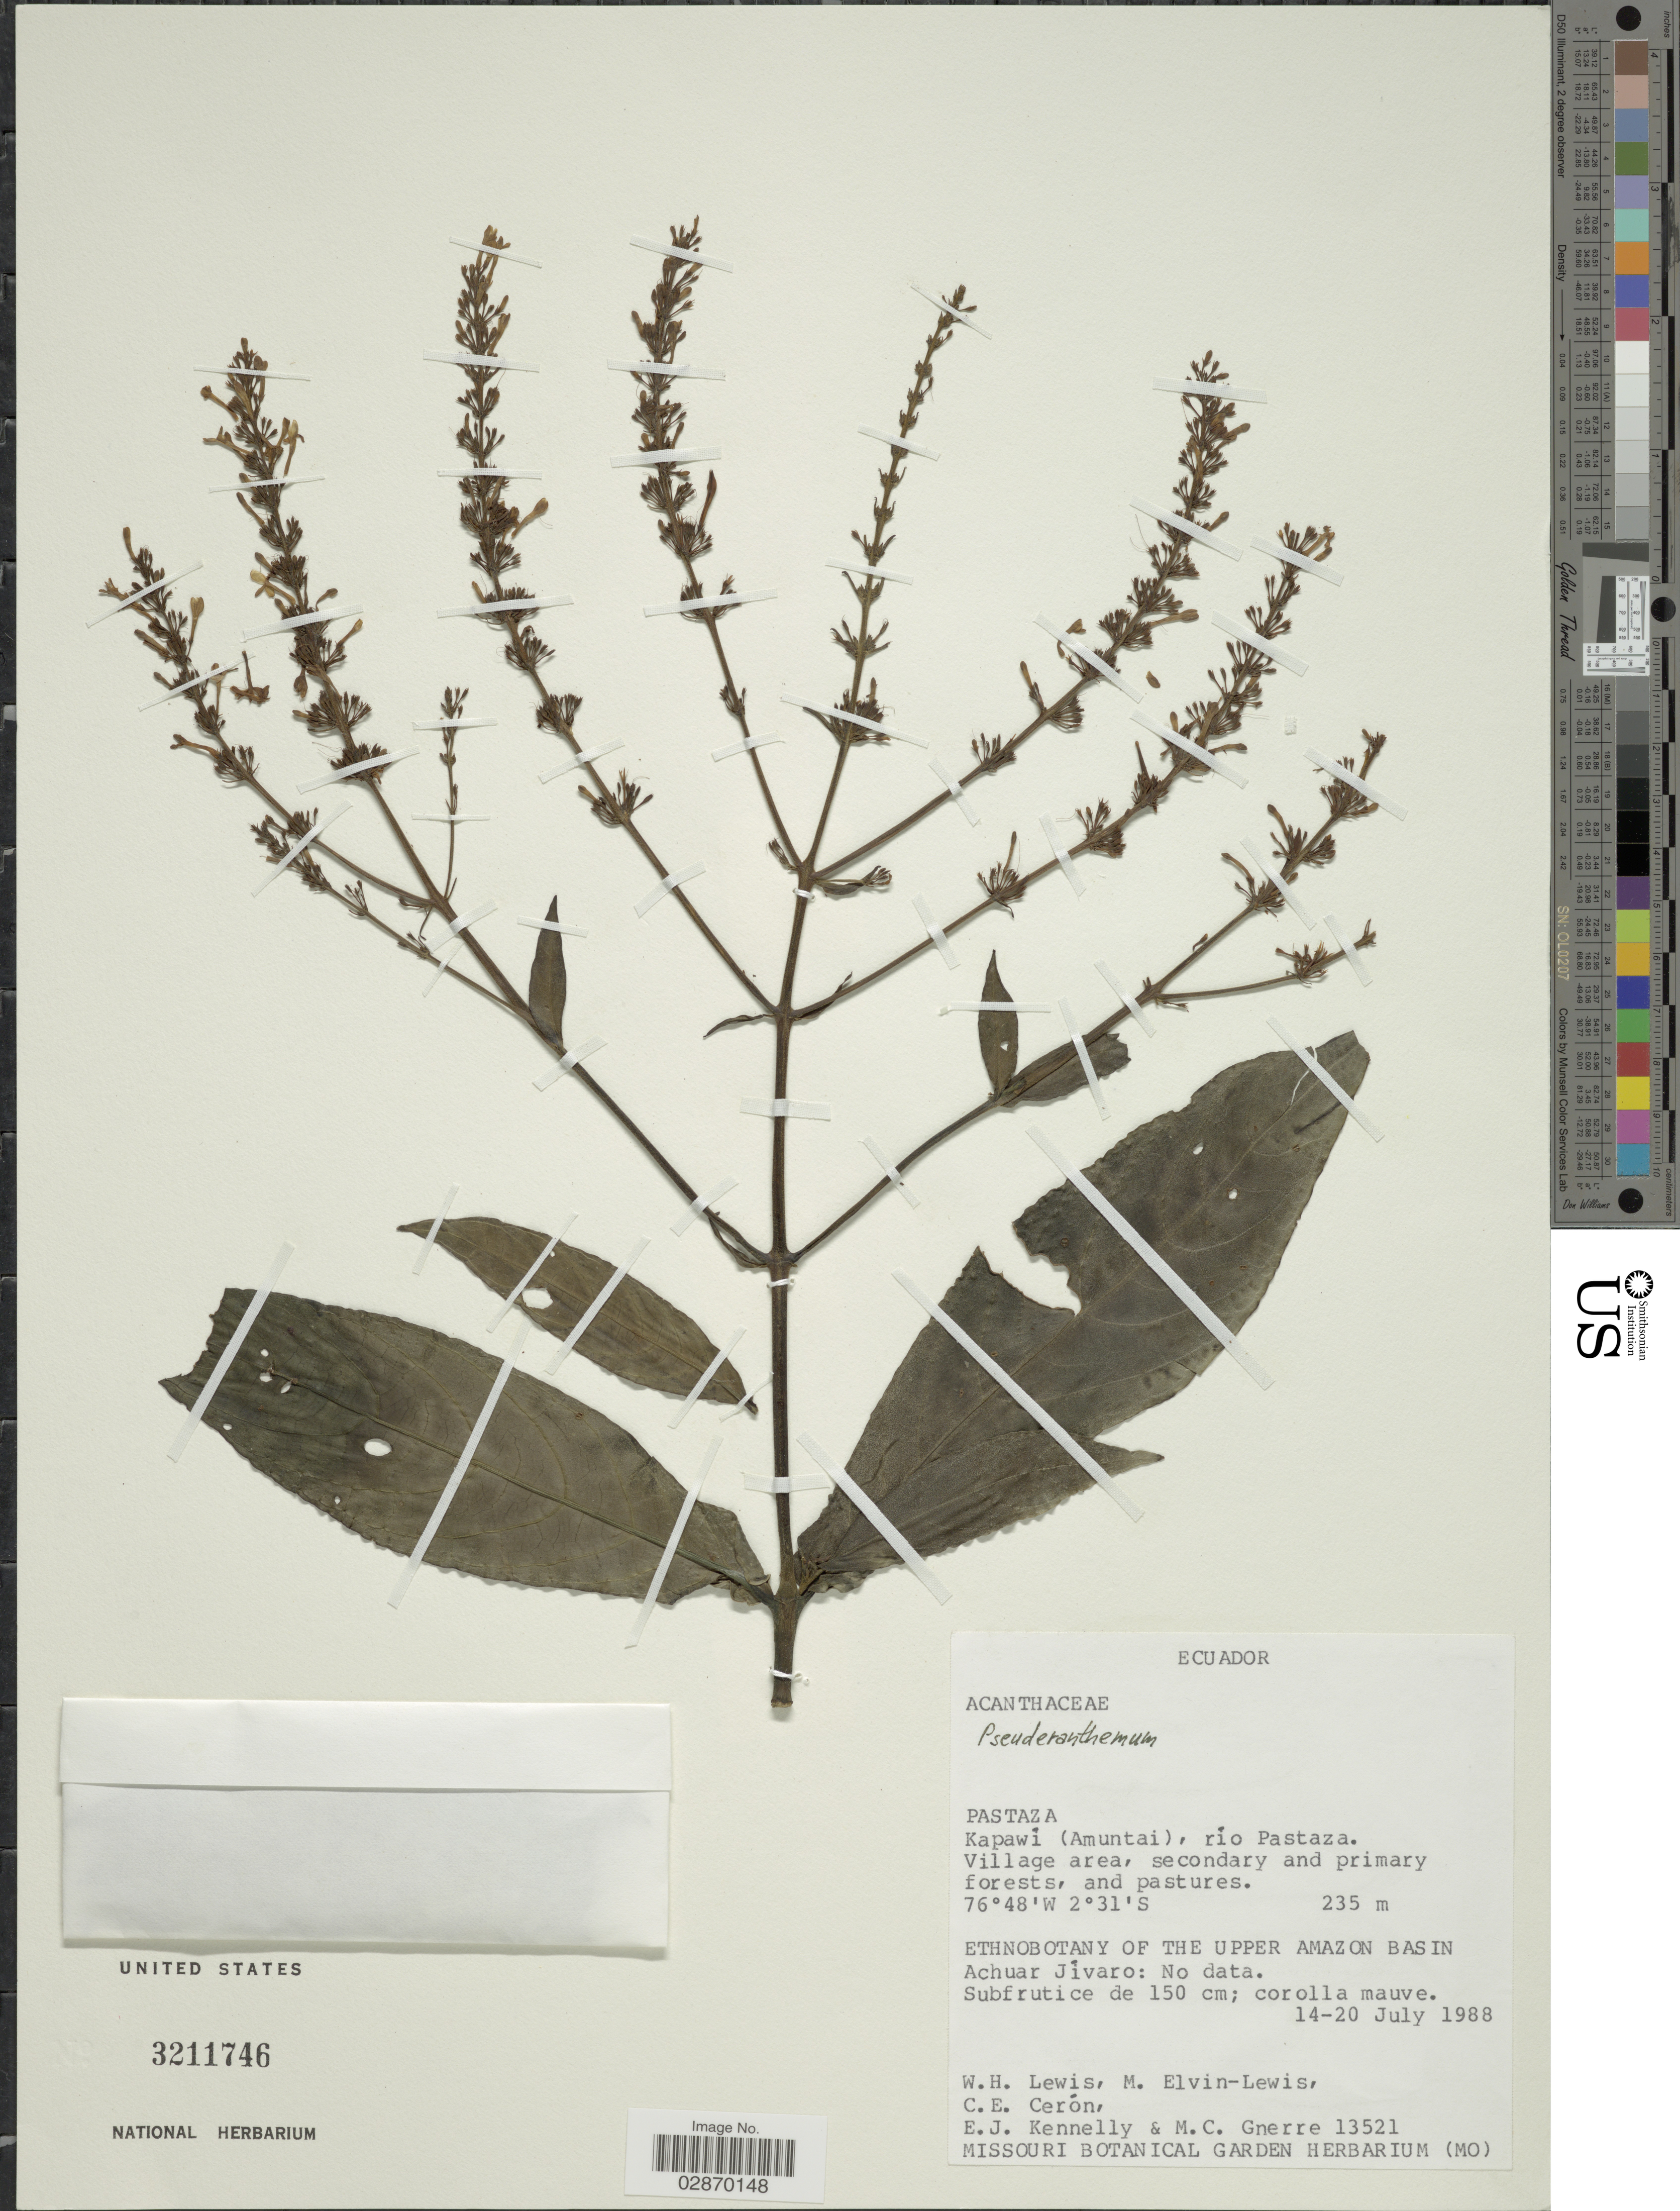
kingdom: Plantae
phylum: Tracheophyta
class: Magnoliopsida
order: Lamiales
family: Acanthaceae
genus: Pseuderanthemum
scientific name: Pseuderanthemum subauriculatum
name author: Mildbr.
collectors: W. H. Lewis, M. Elvin-Lewis, C. E. Cerón M., E. Kennelly & M. Gnerre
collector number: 13521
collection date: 1988-07-14/1988-07-20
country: Ecuador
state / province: Pastaza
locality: Kapawi (Amuntai), rio Pastaza. Village area. Upper Amazon Basin.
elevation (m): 235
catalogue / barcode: US 3211746